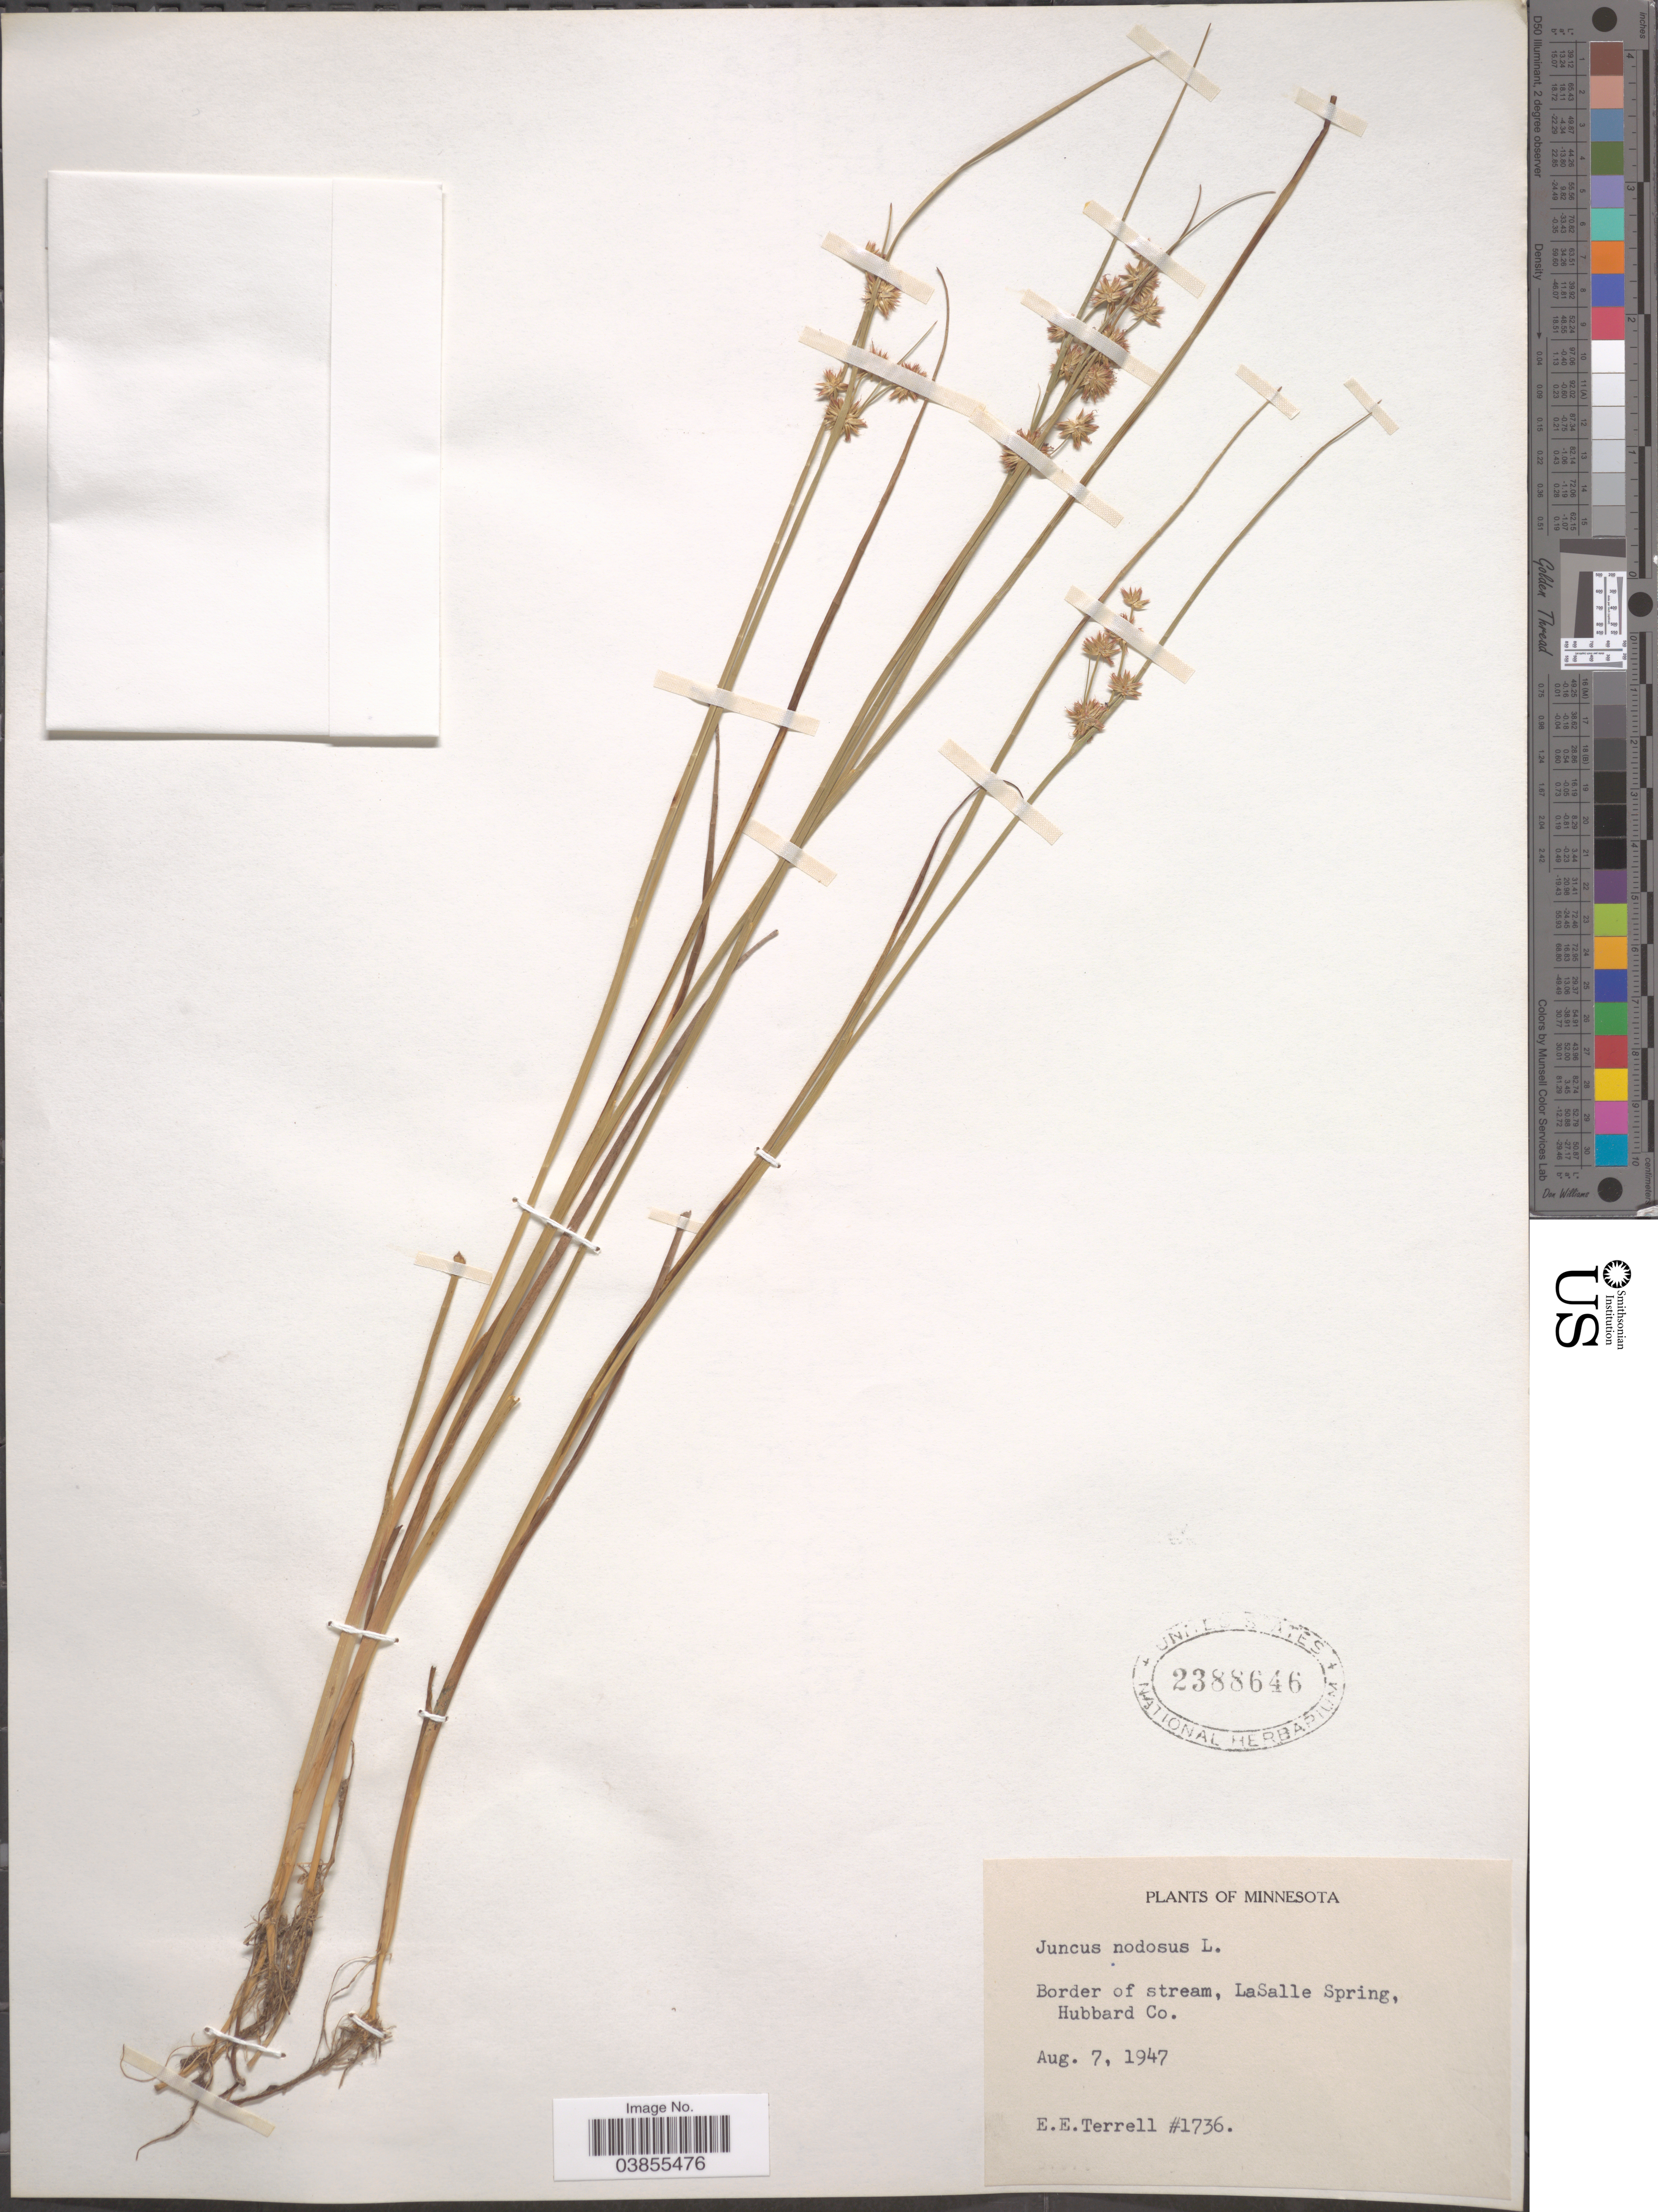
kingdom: Plantae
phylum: Tracheophyta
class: Liliopsida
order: Poales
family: Juncaceae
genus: Juncus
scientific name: Juncus nodosus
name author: L.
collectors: E. E. Terrell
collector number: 1736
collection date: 1947-08-07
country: United States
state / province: Minnesota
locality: Border of stream, LaSalle Spring, Hubbard Co.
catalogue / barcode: US 2388646